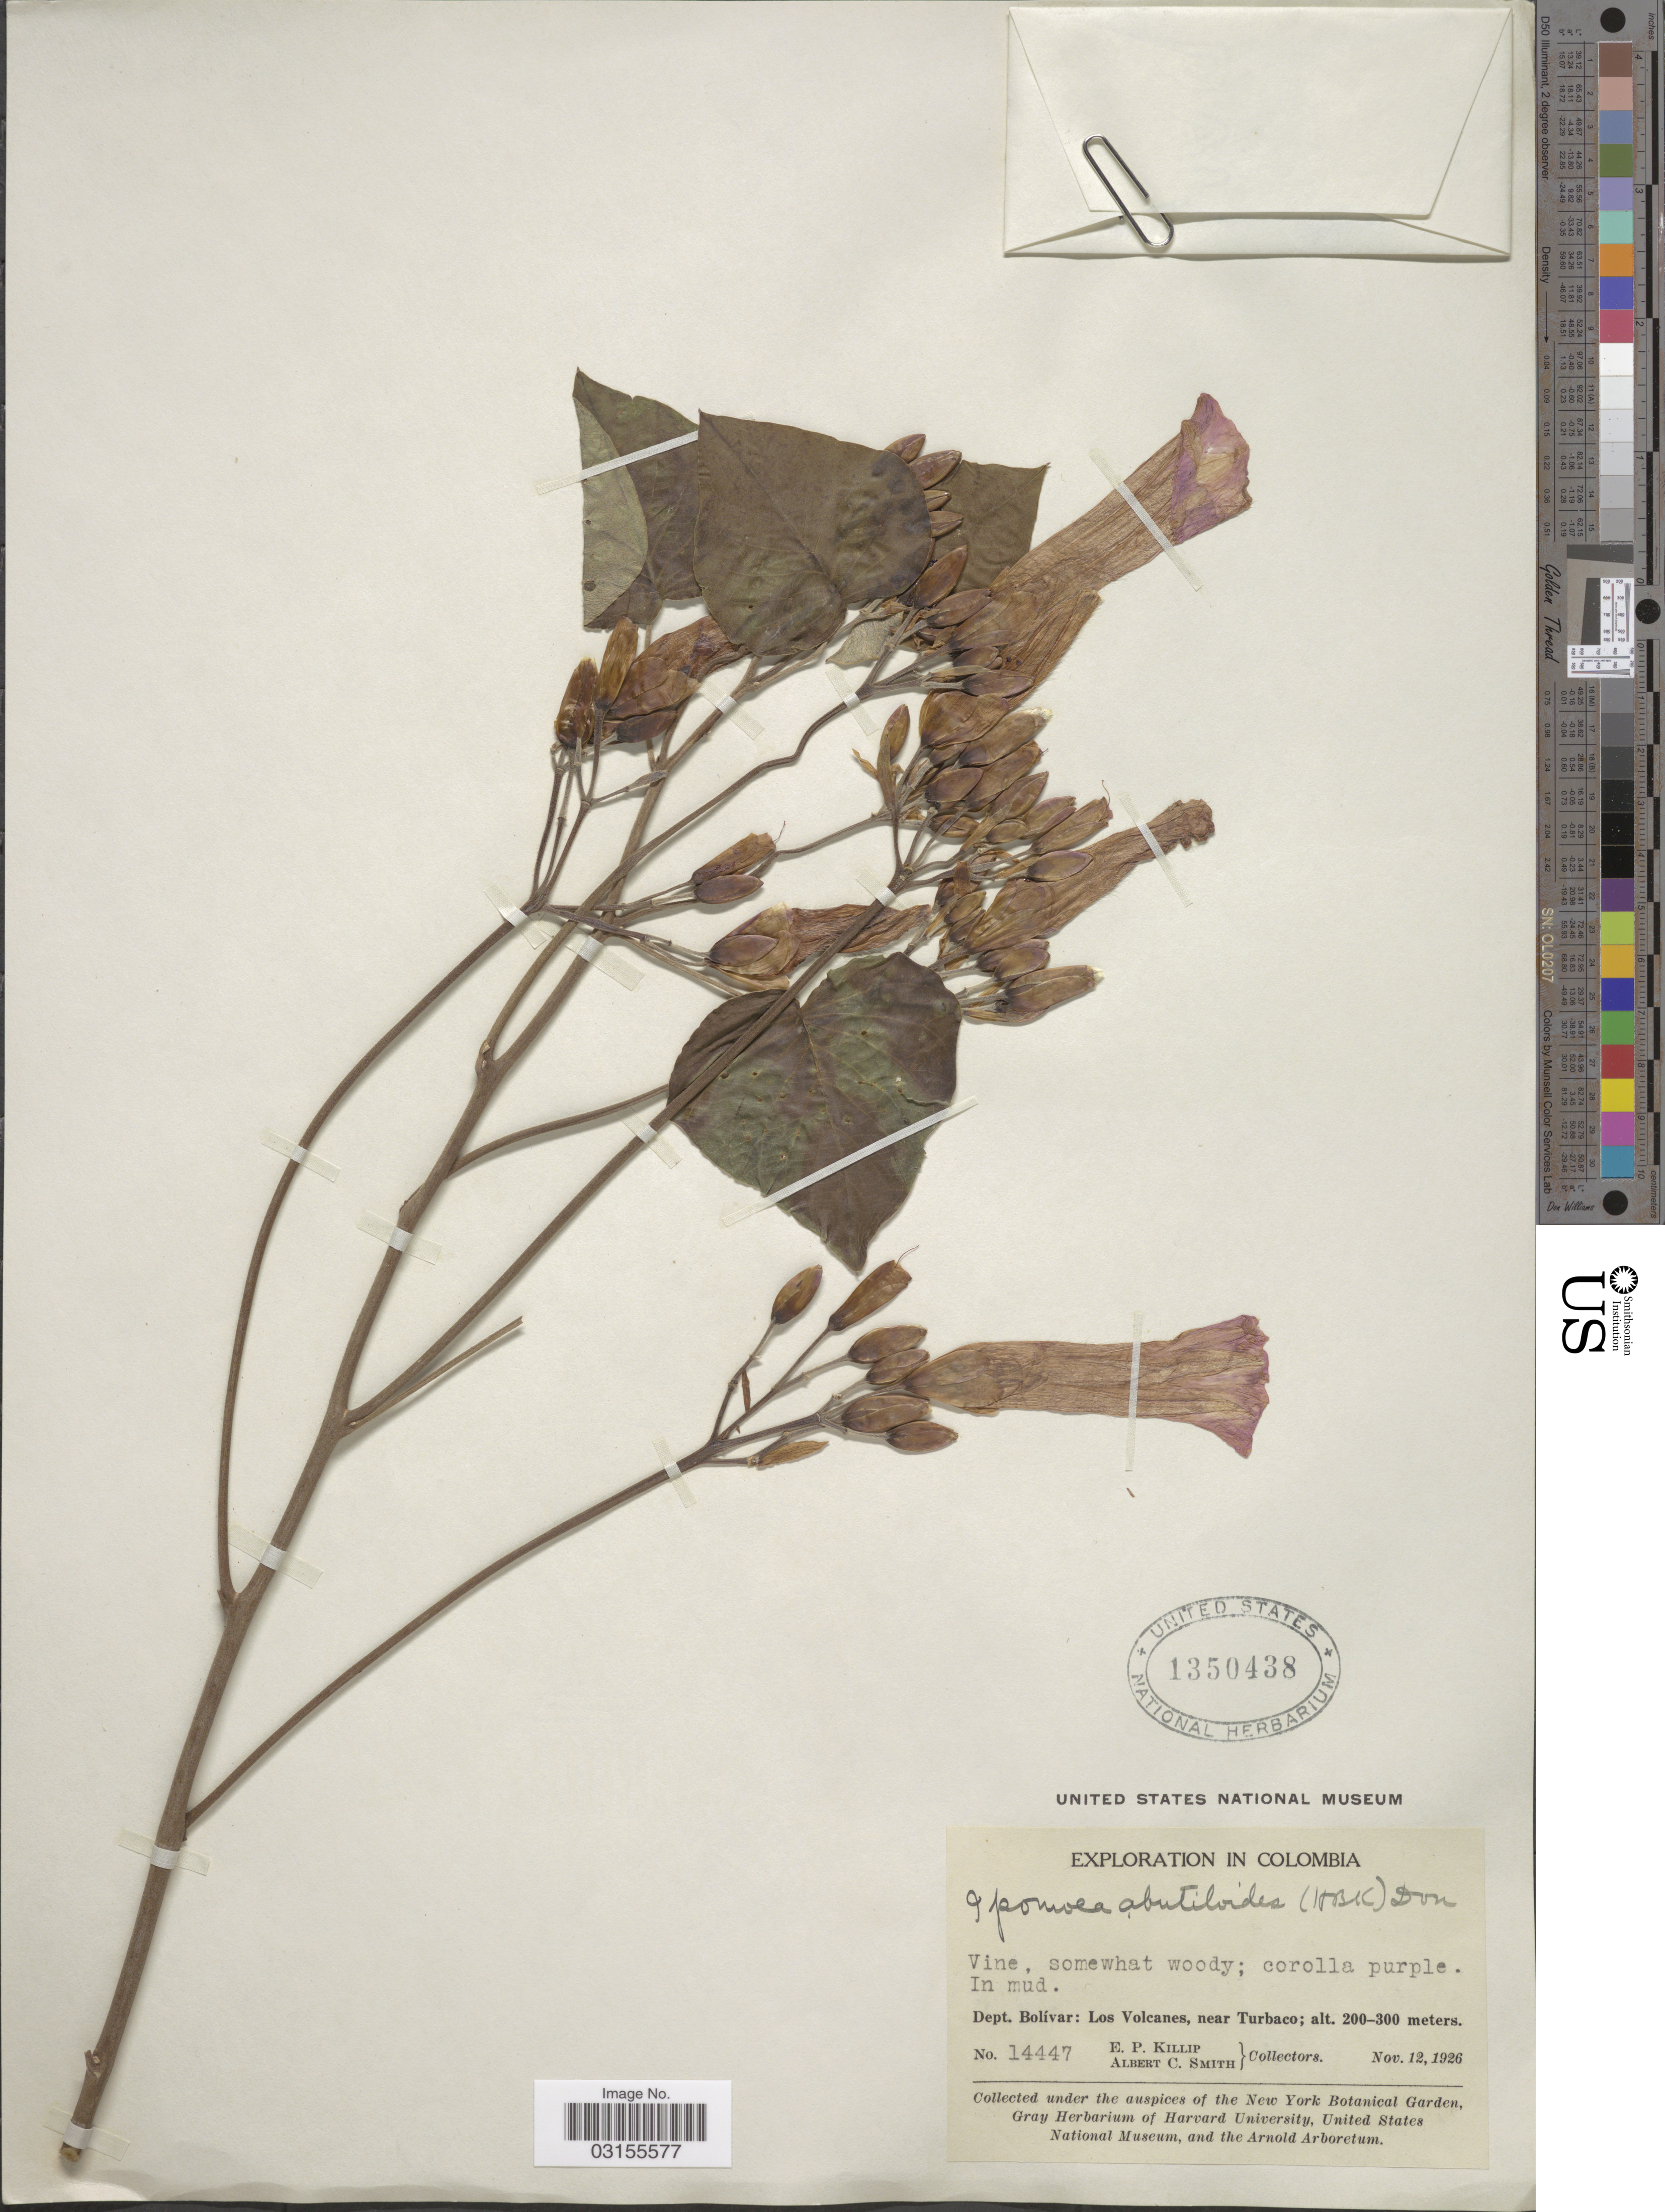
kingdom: Plantae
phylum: Tracheophyta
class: Magnoliopsida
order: Solanales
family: Convolvulaceae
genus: Turbina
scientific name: Turbina abutiloides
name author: (Kunth) O'Donell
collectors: E. P. Killip & A. C. Smith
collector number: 14447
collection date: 1926-11-12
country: Colombia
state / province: Bolívar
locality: Dept. Bolívar: Los Volcanes, near Turbaco.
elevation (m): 200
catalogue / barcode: US 1350438